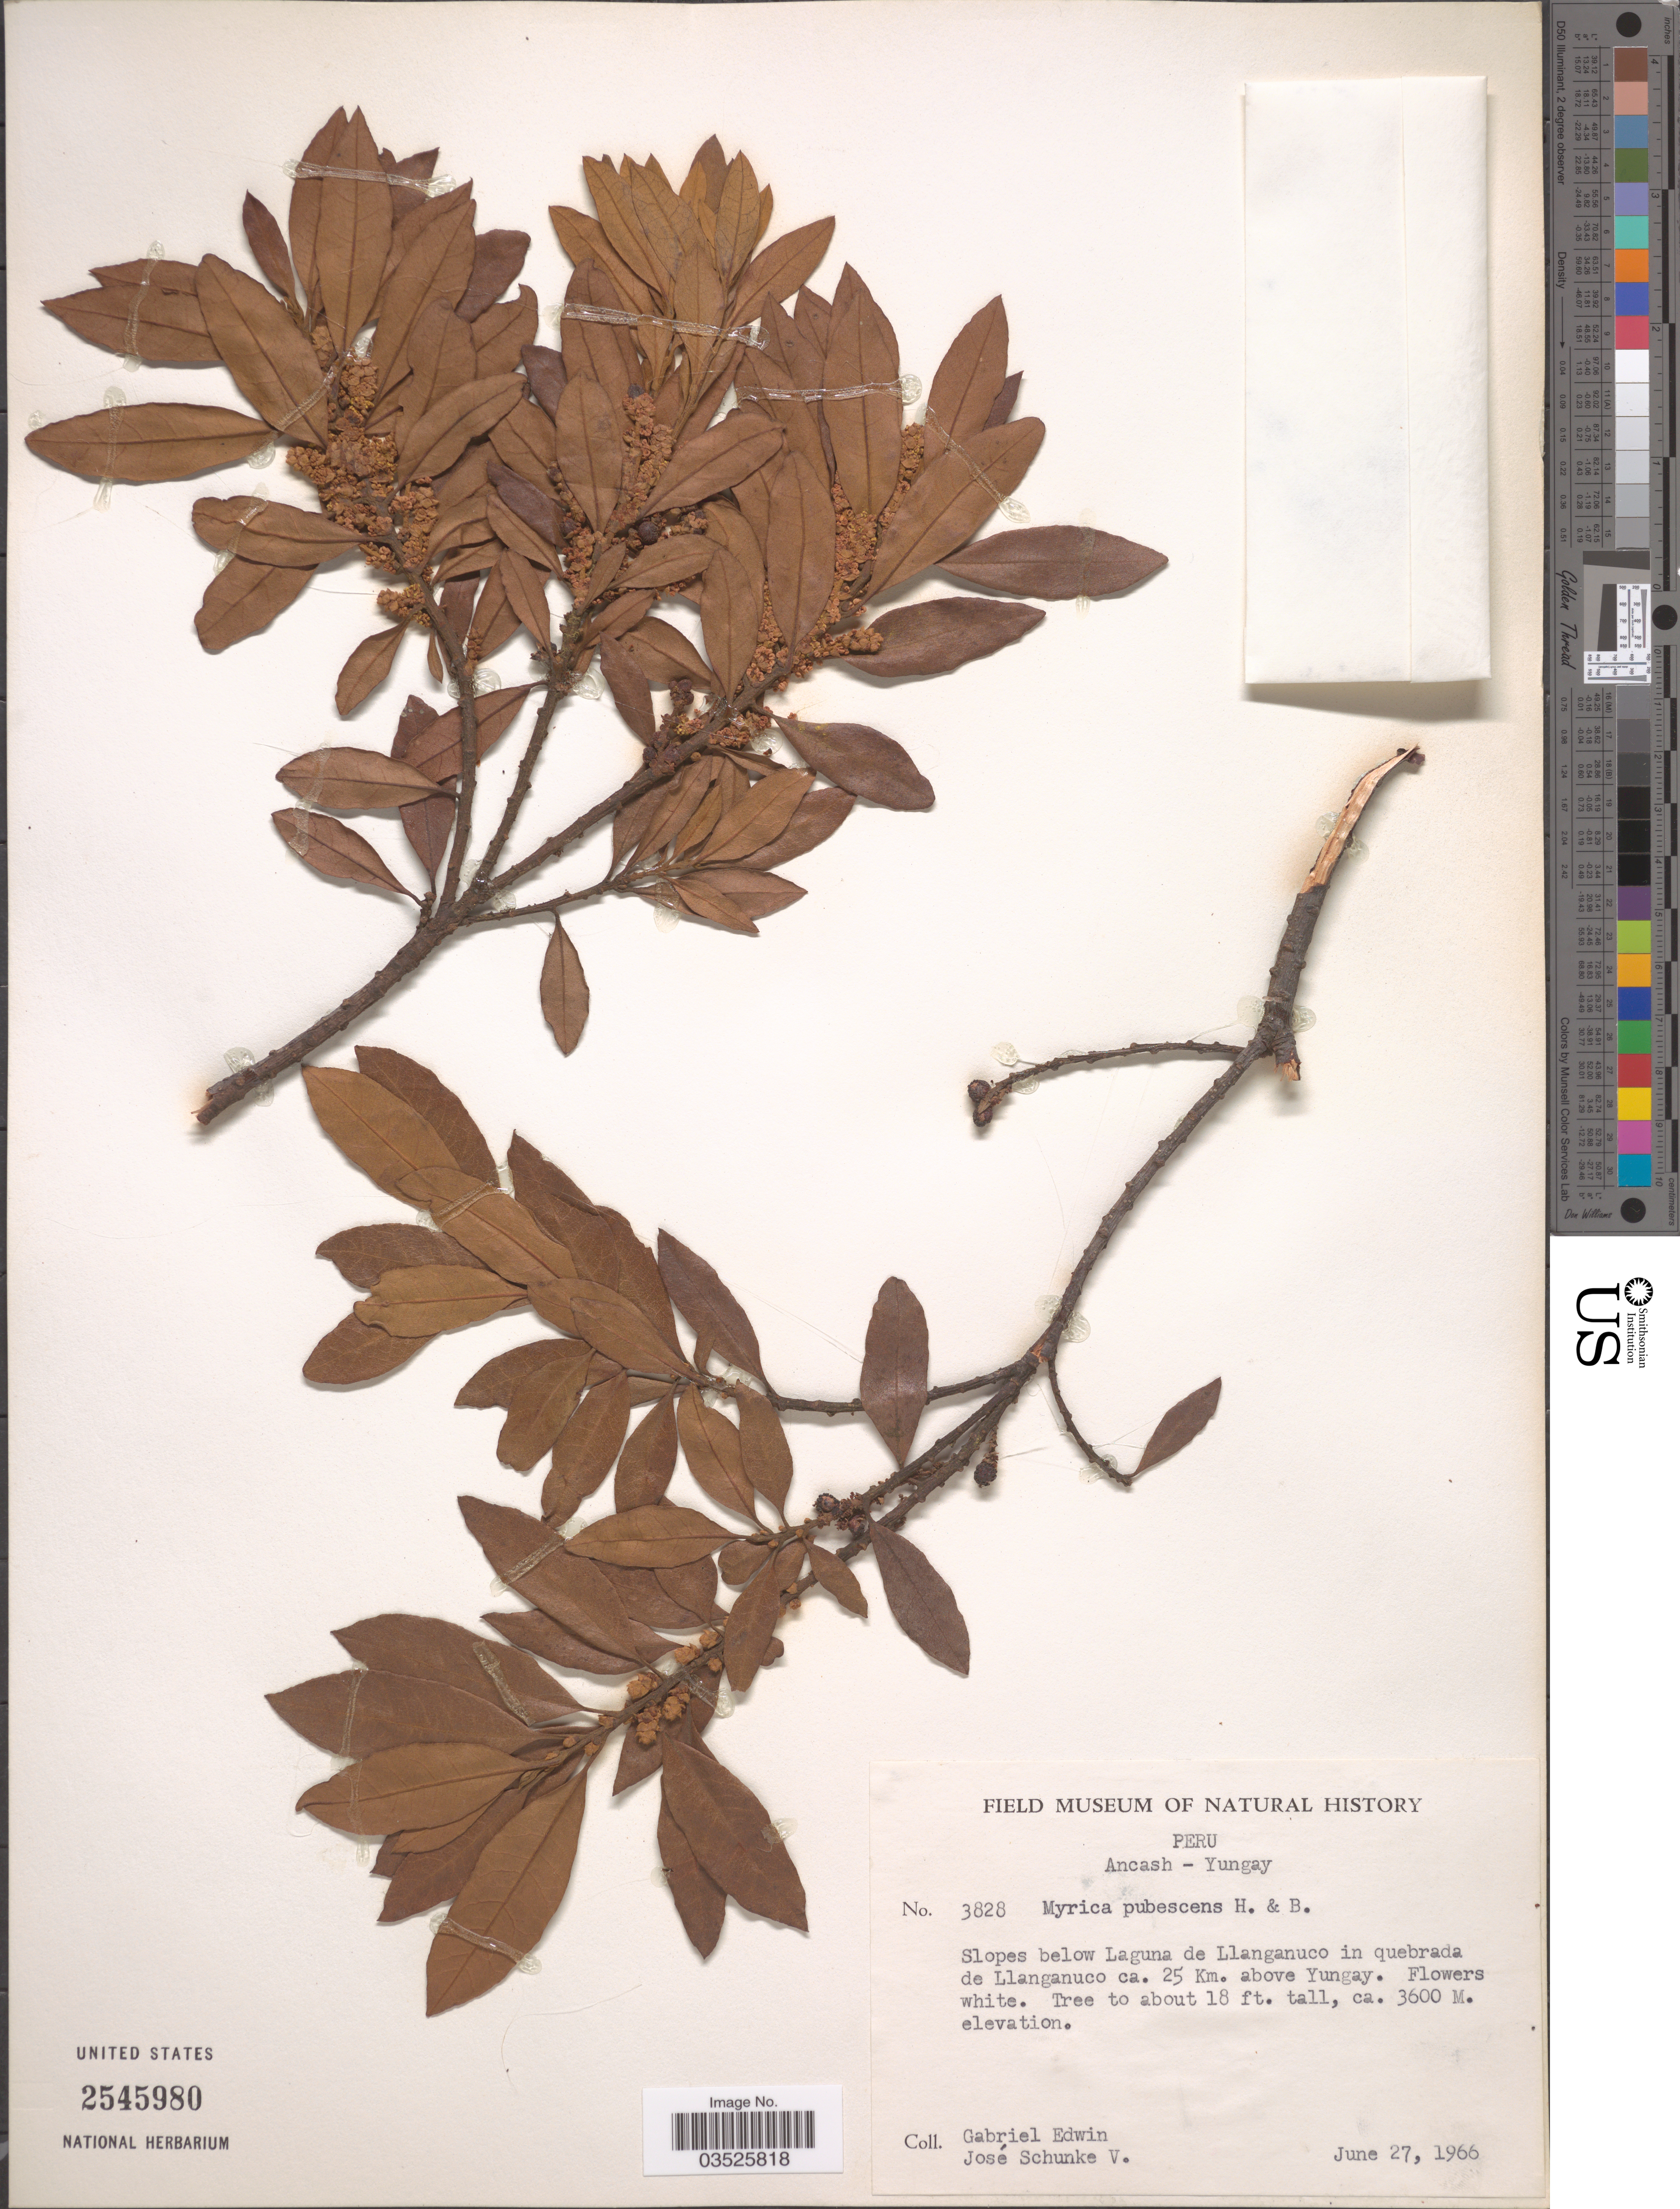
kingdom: Plantae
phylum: Tracheophyta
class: Magnoliopsida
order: Fagales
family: Myricaceae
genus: Myrica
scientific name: Myrica pubescens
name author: Humb. & Bonpl. ex Willd.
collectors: G. Edwin & J. Schunke Vigo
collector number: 3828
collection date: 1966-06-27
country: Peru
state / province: Ancash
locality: Yungay. Slopes below Laguna de Llanganuco in quebrada de Llanganuco ca. 25 Km. above Yungay.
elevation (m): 3600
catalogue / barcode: US 2545980